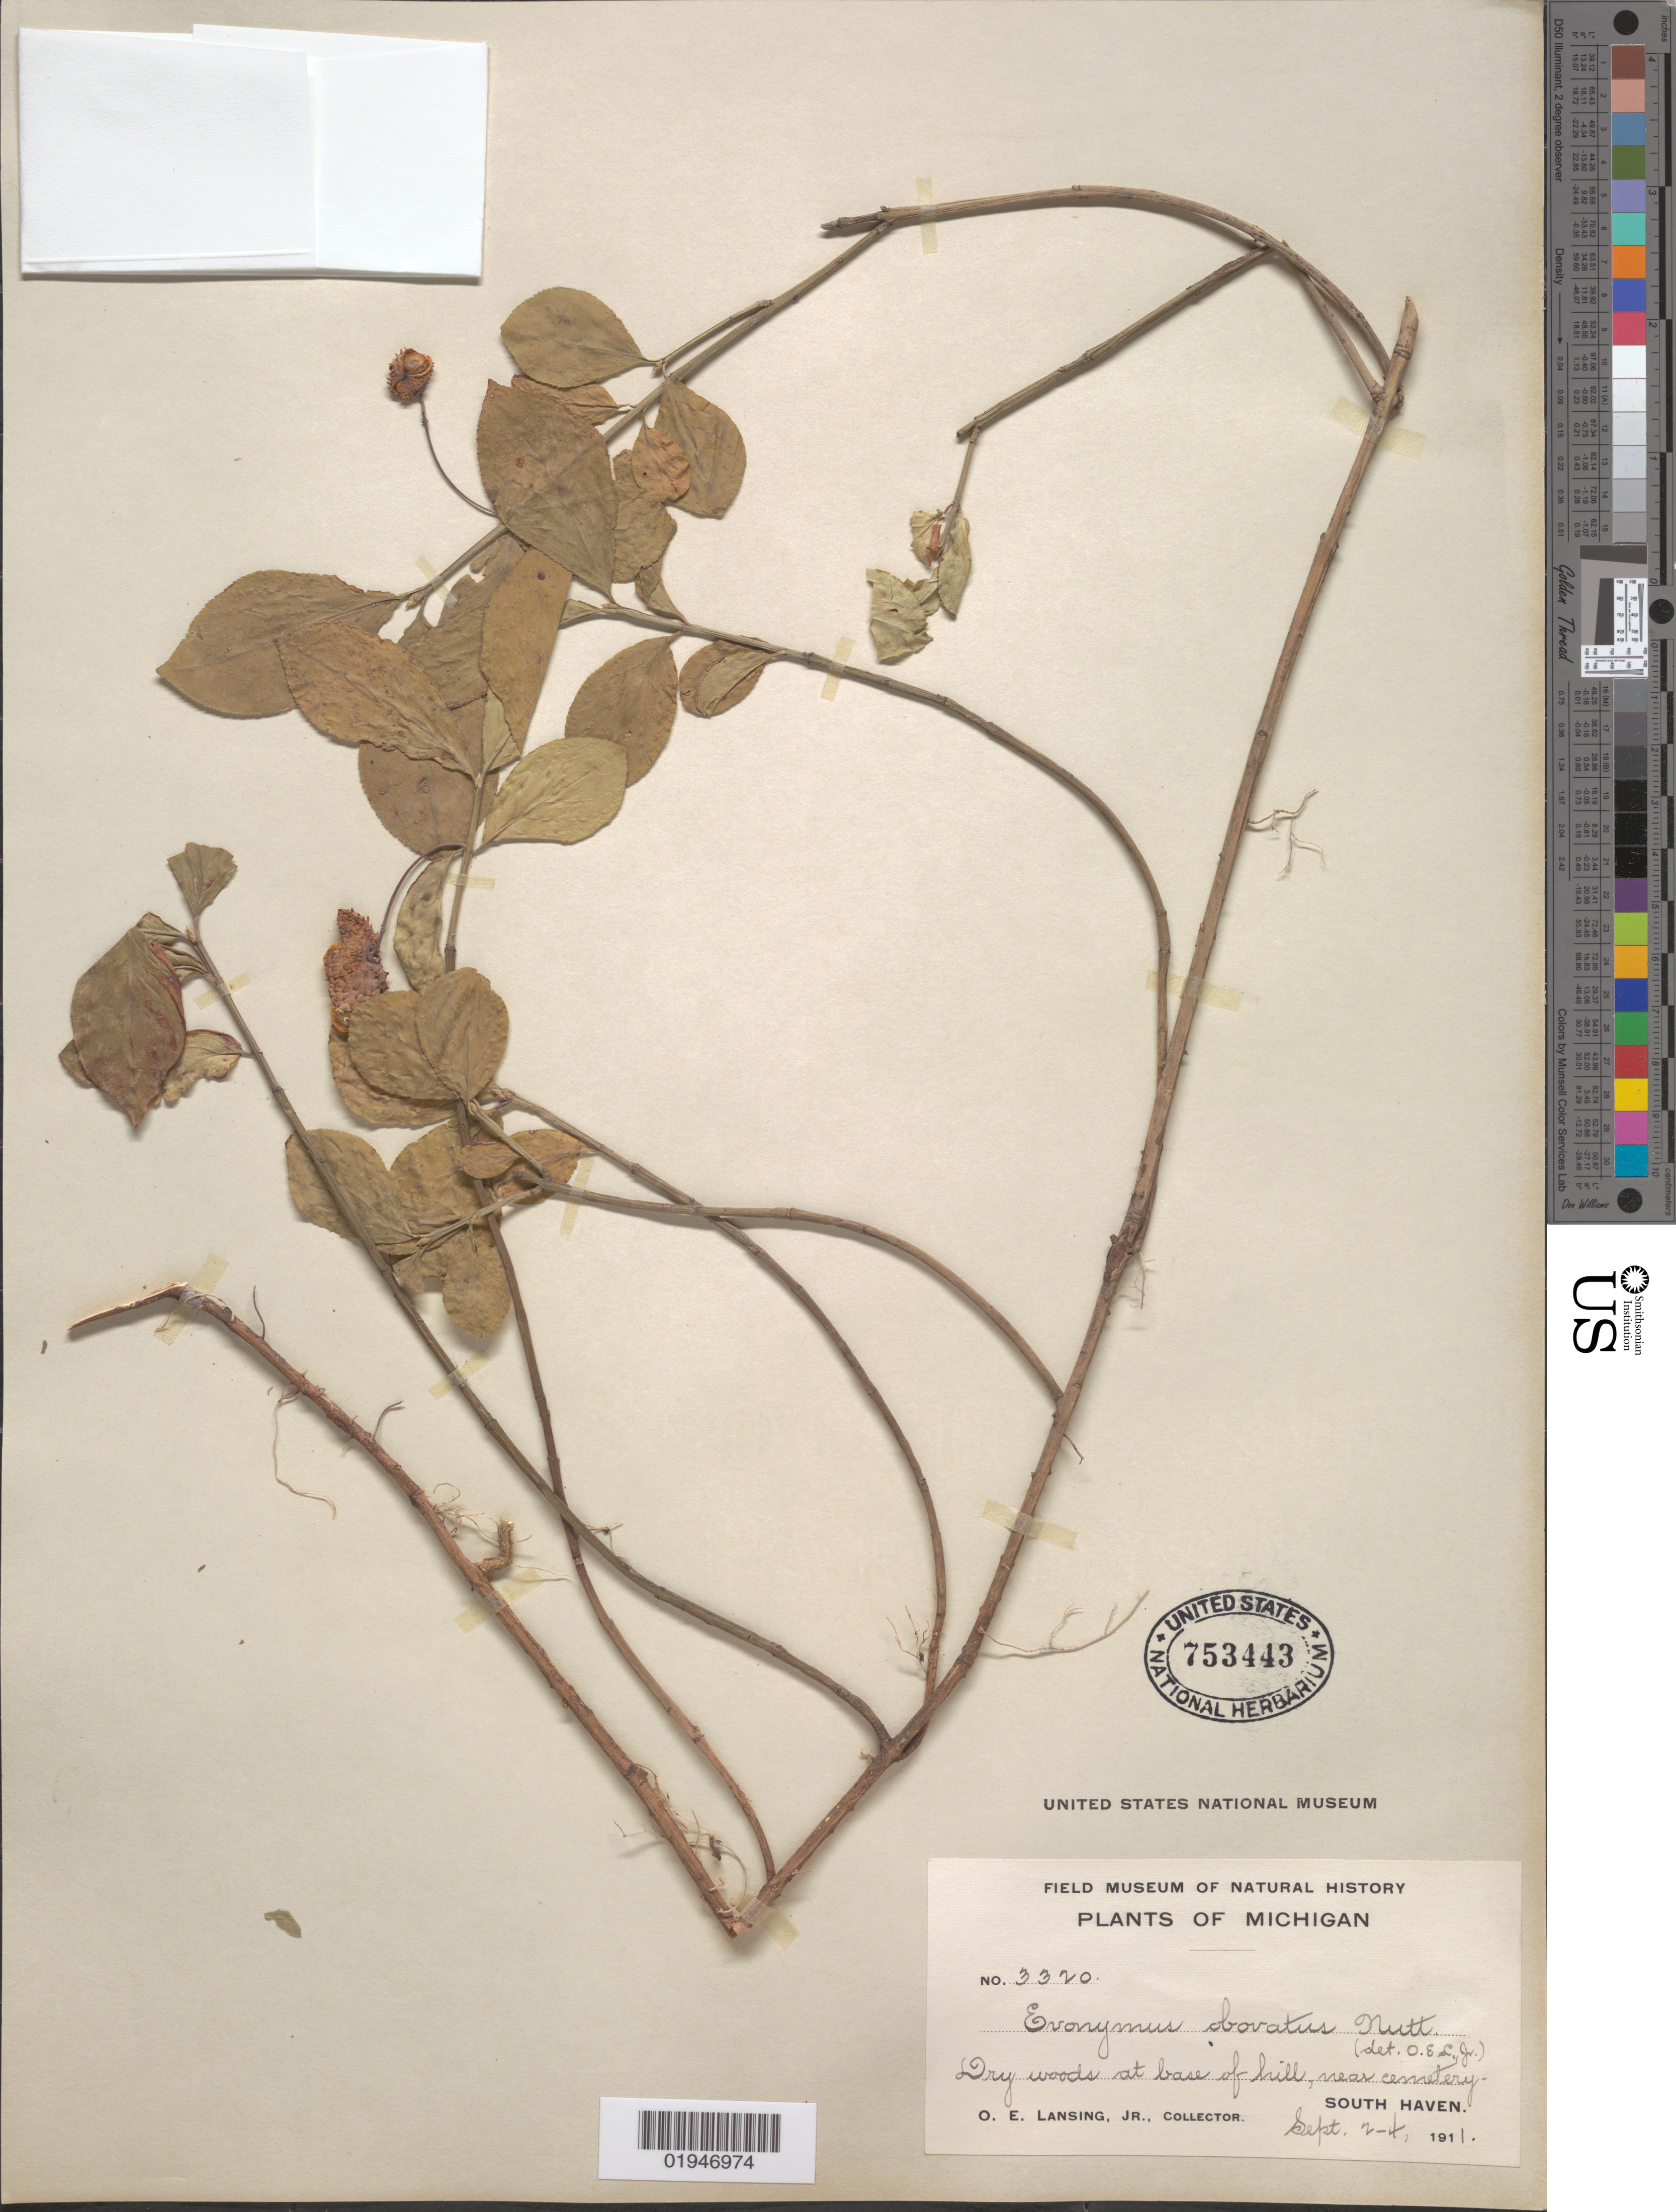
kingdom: Plantae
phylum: Tracheophyta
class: Magnoliopsida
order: Celastrales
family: Celastraceae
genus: Euonymus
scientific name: Euonymus obovatus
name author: Nutt.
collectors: O. E. Lansing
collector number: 3320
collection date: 1911-09-02/1911-09-04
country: United States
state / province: Michigan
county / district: Van Buren County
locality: South Haven, near cemetery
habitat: Dry woods at base of hill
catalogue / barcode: US 753443